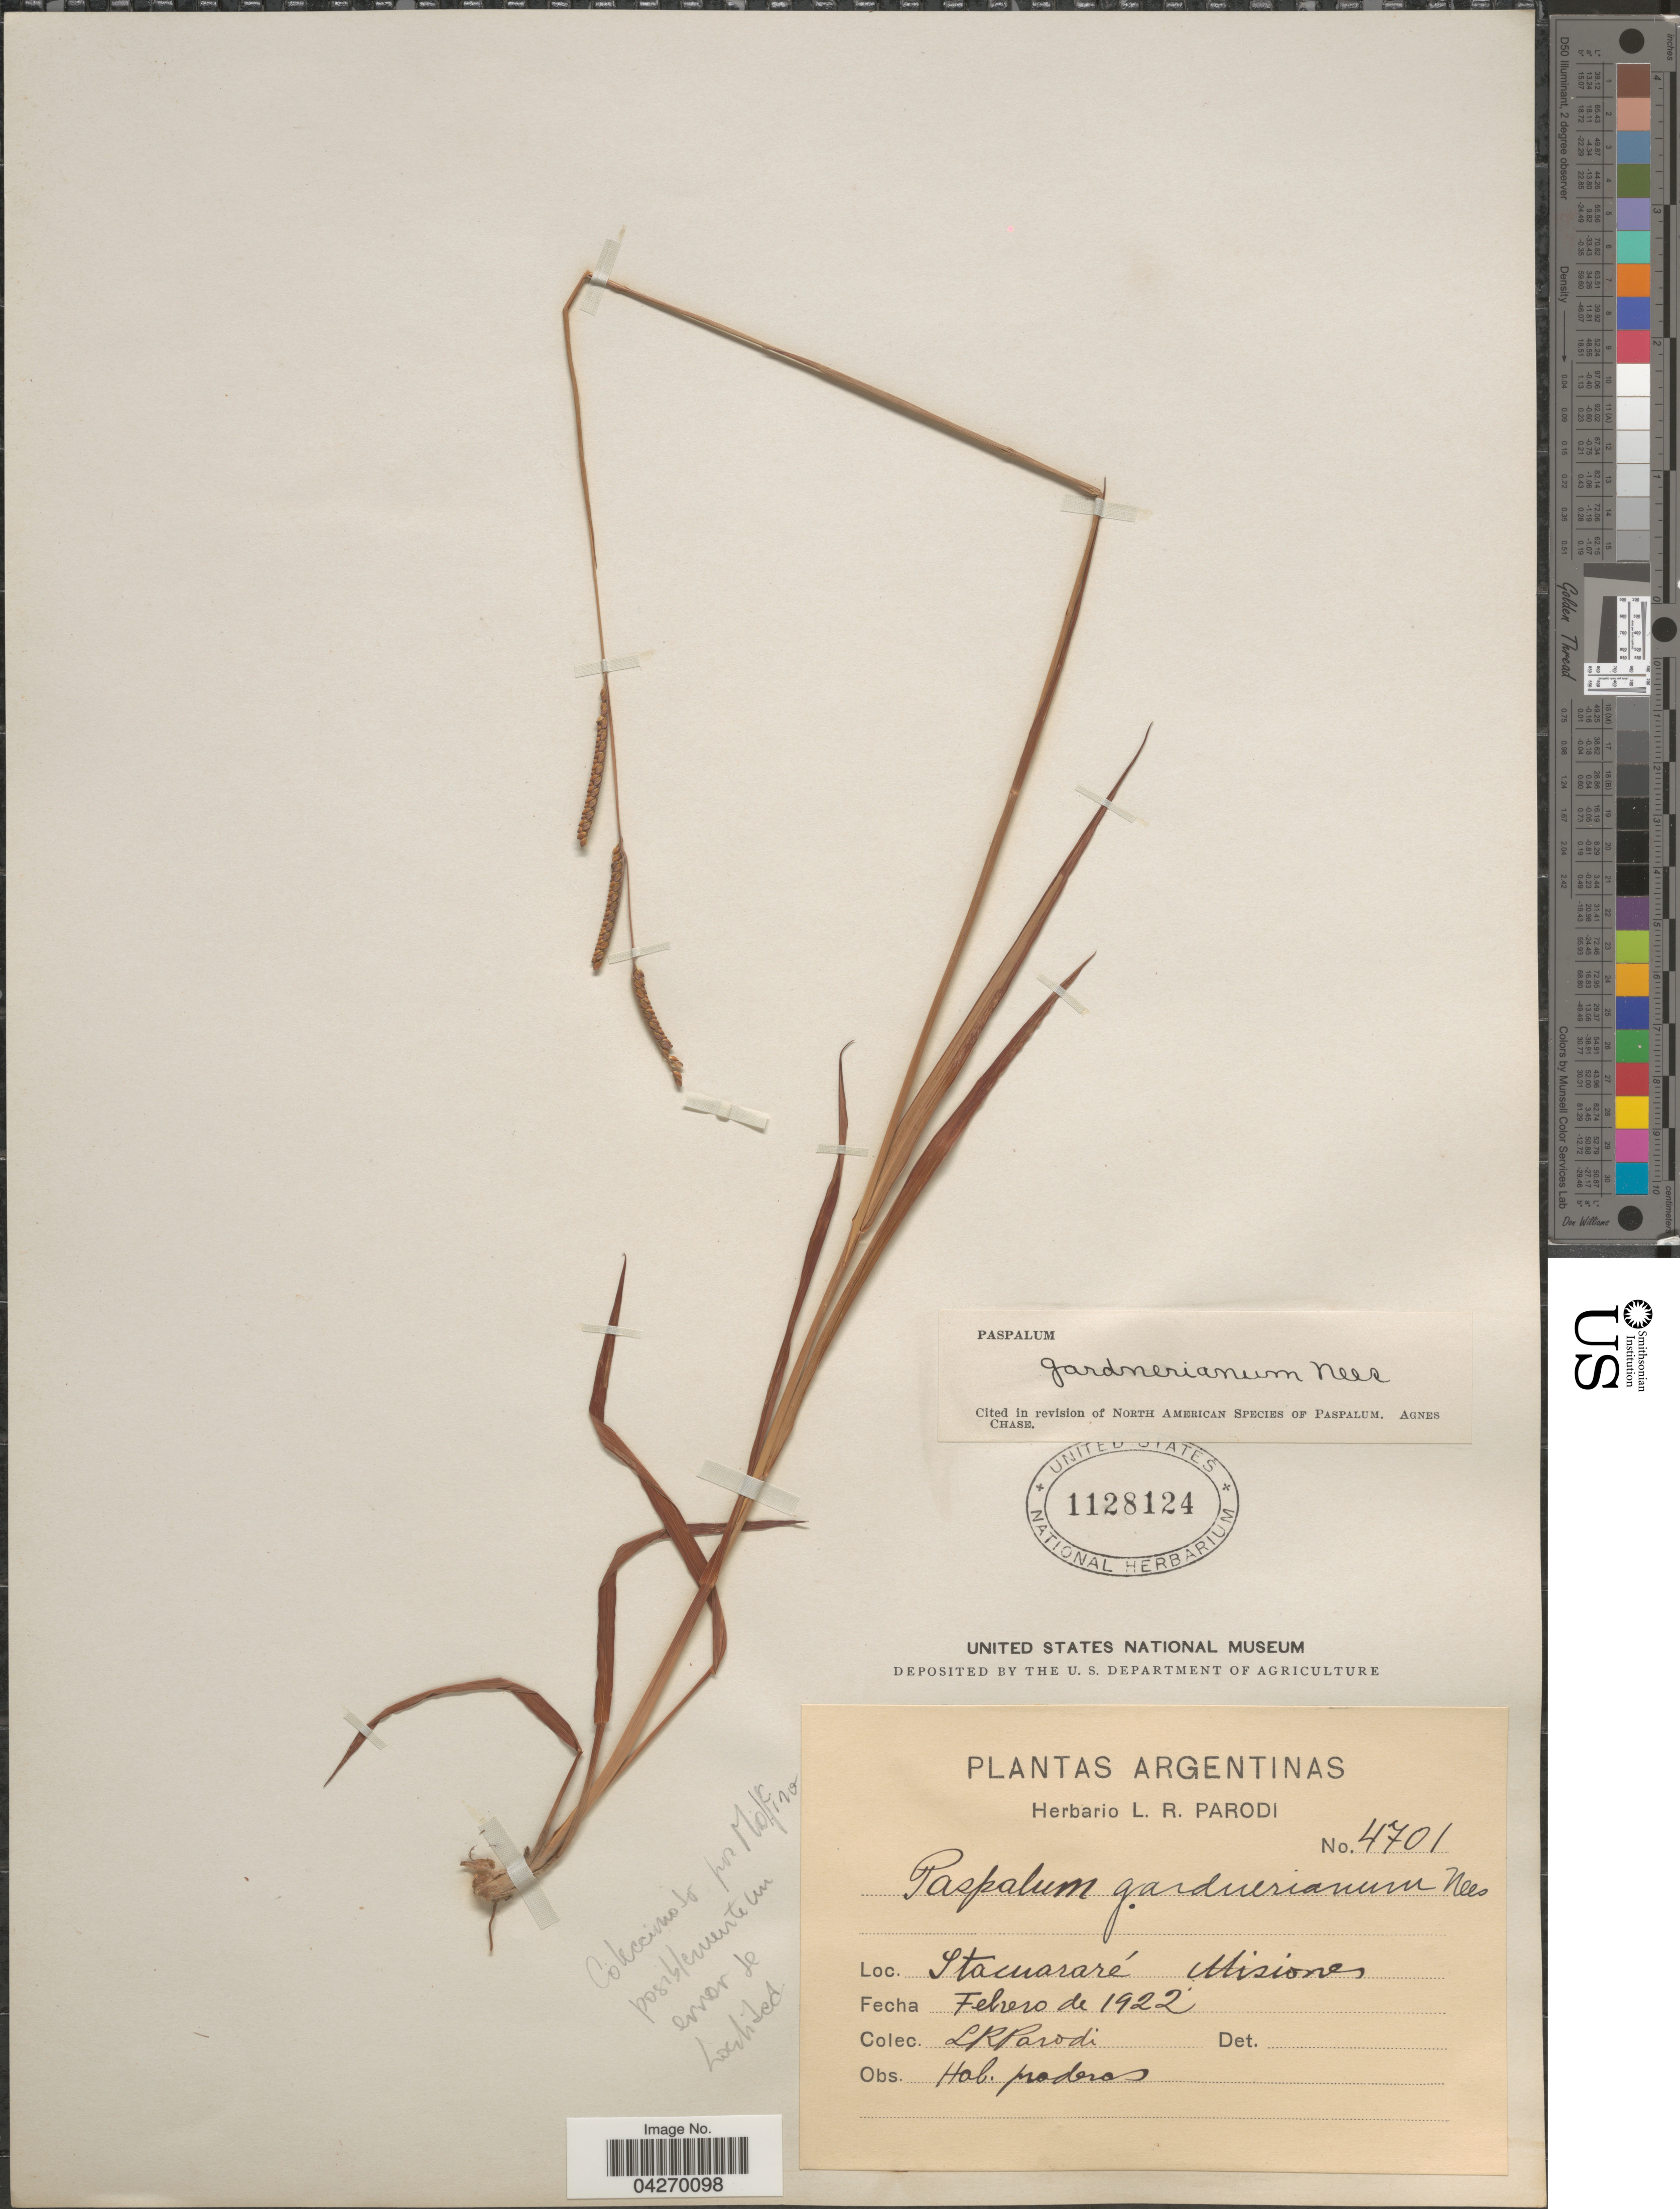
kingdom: Plantae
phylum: Tracheophyta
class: Liliopsida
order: Poales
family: Poaceae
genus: Paspalum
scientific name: Paspalum gardnerianum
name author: Nees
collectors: L. R. Parodi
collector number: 4701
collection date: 1922-02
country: Argentina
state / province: Misiones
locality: Itacuararé.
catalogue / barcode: US 1128124